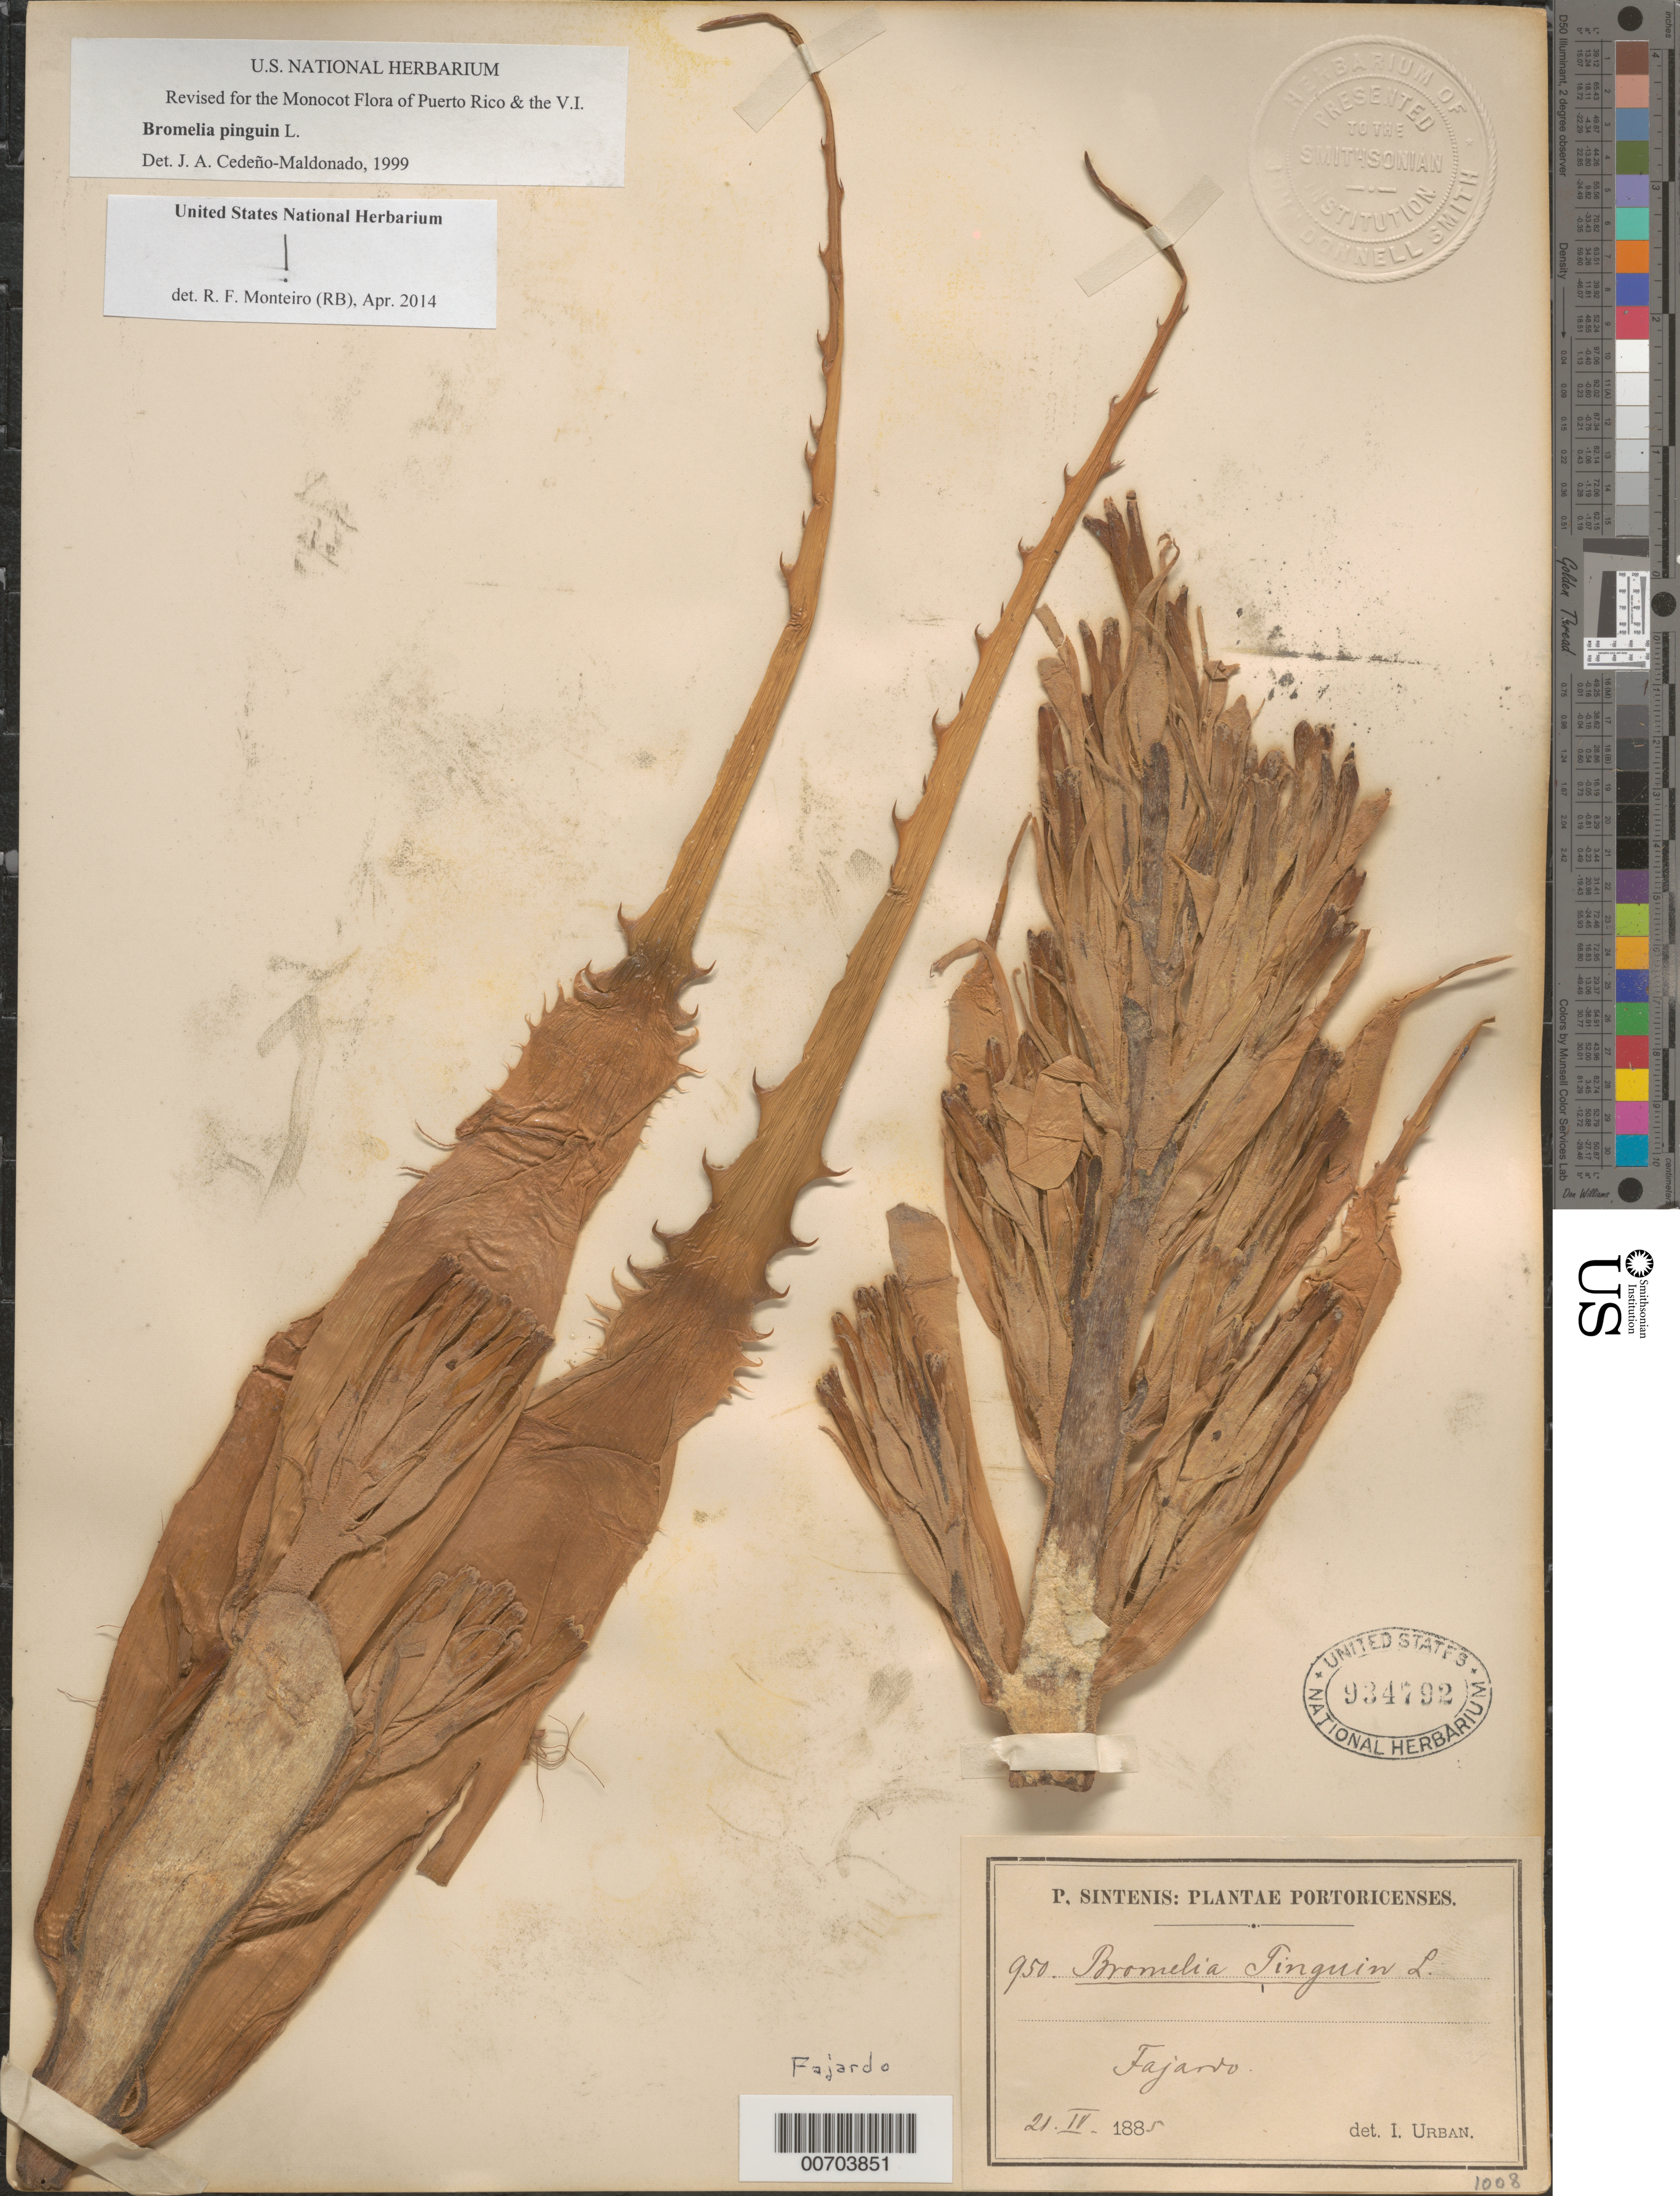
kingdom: Plantae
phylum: Tracheophyta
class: Liliopsida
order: Poales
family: Bromeliaceae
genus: Bromelia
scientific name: Bromelia pinguin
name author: L.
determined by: Cedeño-Maldonado, J. A.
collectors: P. Sintenis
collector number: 950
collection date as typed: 21 Apr 1885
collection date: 1885-04-21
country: Puerto Rico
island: Greater Antilles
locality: Fajardo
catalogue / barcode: US 934792